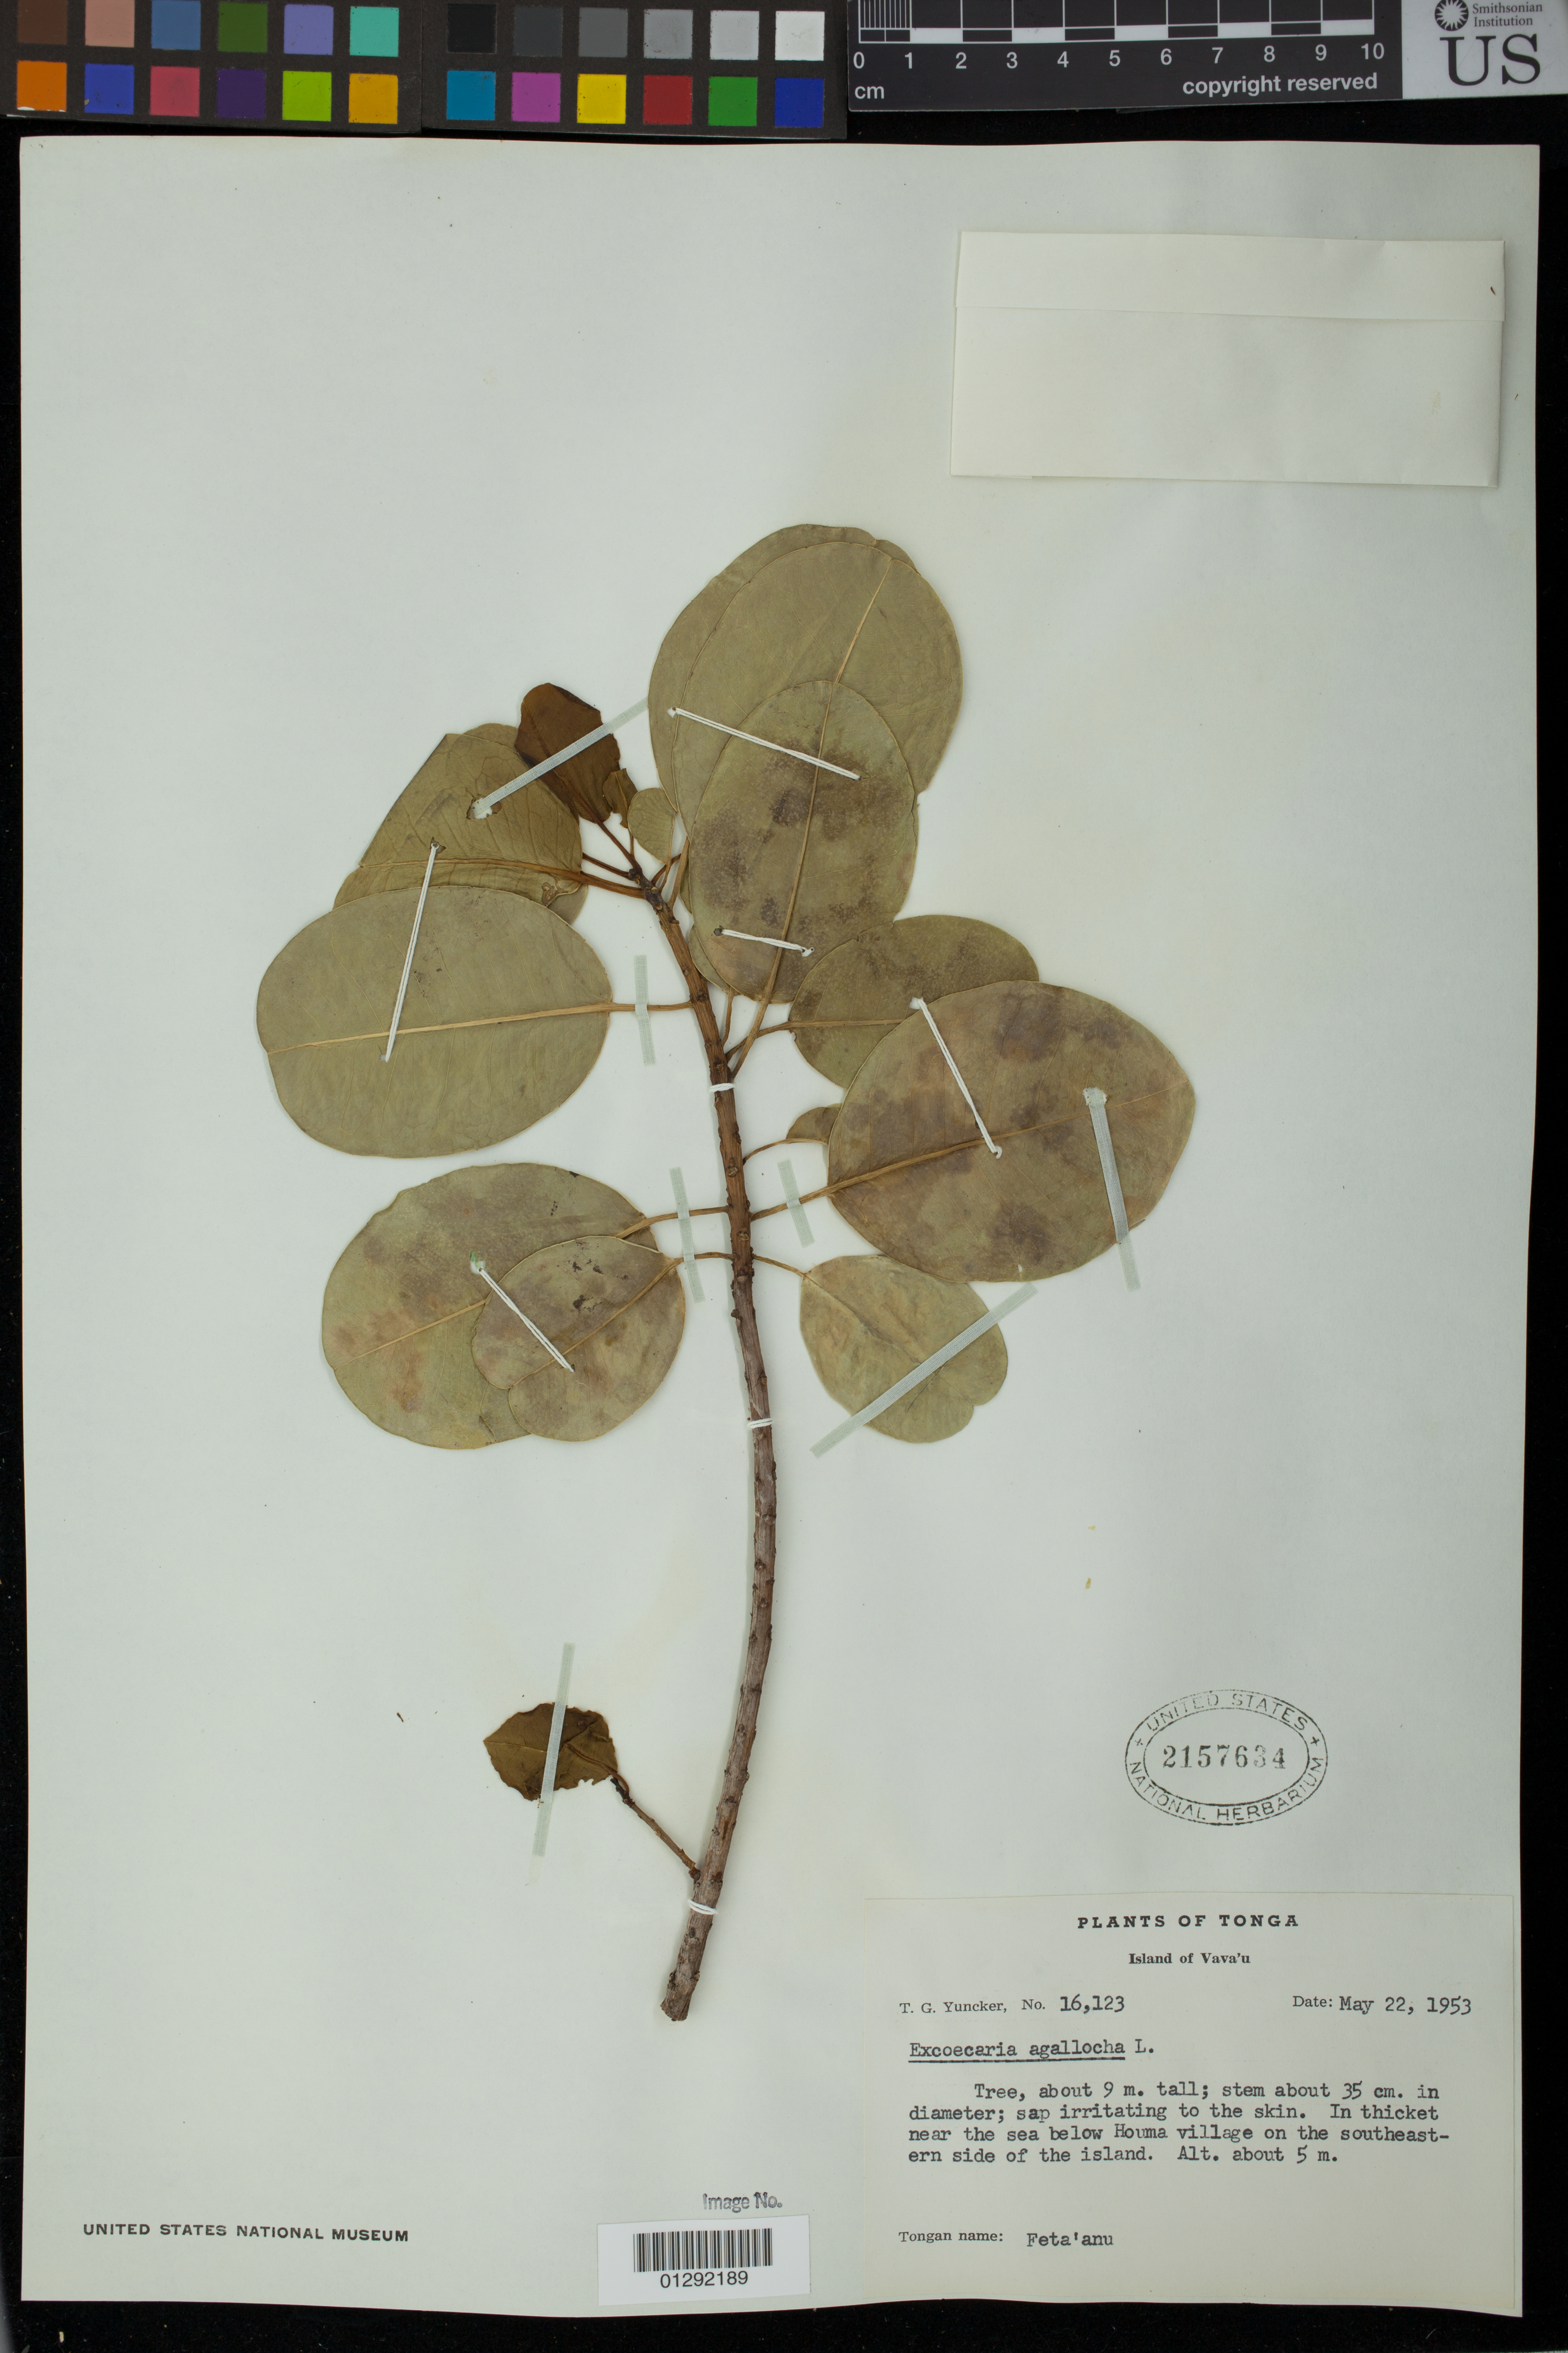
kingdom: Plantae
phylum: Tracheophyta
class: Magnoliopsida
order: Malpighiales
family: Euphorbiaceae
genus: Excoecaria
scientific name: Excoecaria agallocha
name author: L.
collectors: T. G. Yuncker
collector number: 16123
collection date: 1953-05-22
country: tonga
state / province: Vava'u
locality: Below Houma village on the southeastern side of the island.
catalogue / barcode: US 2157634